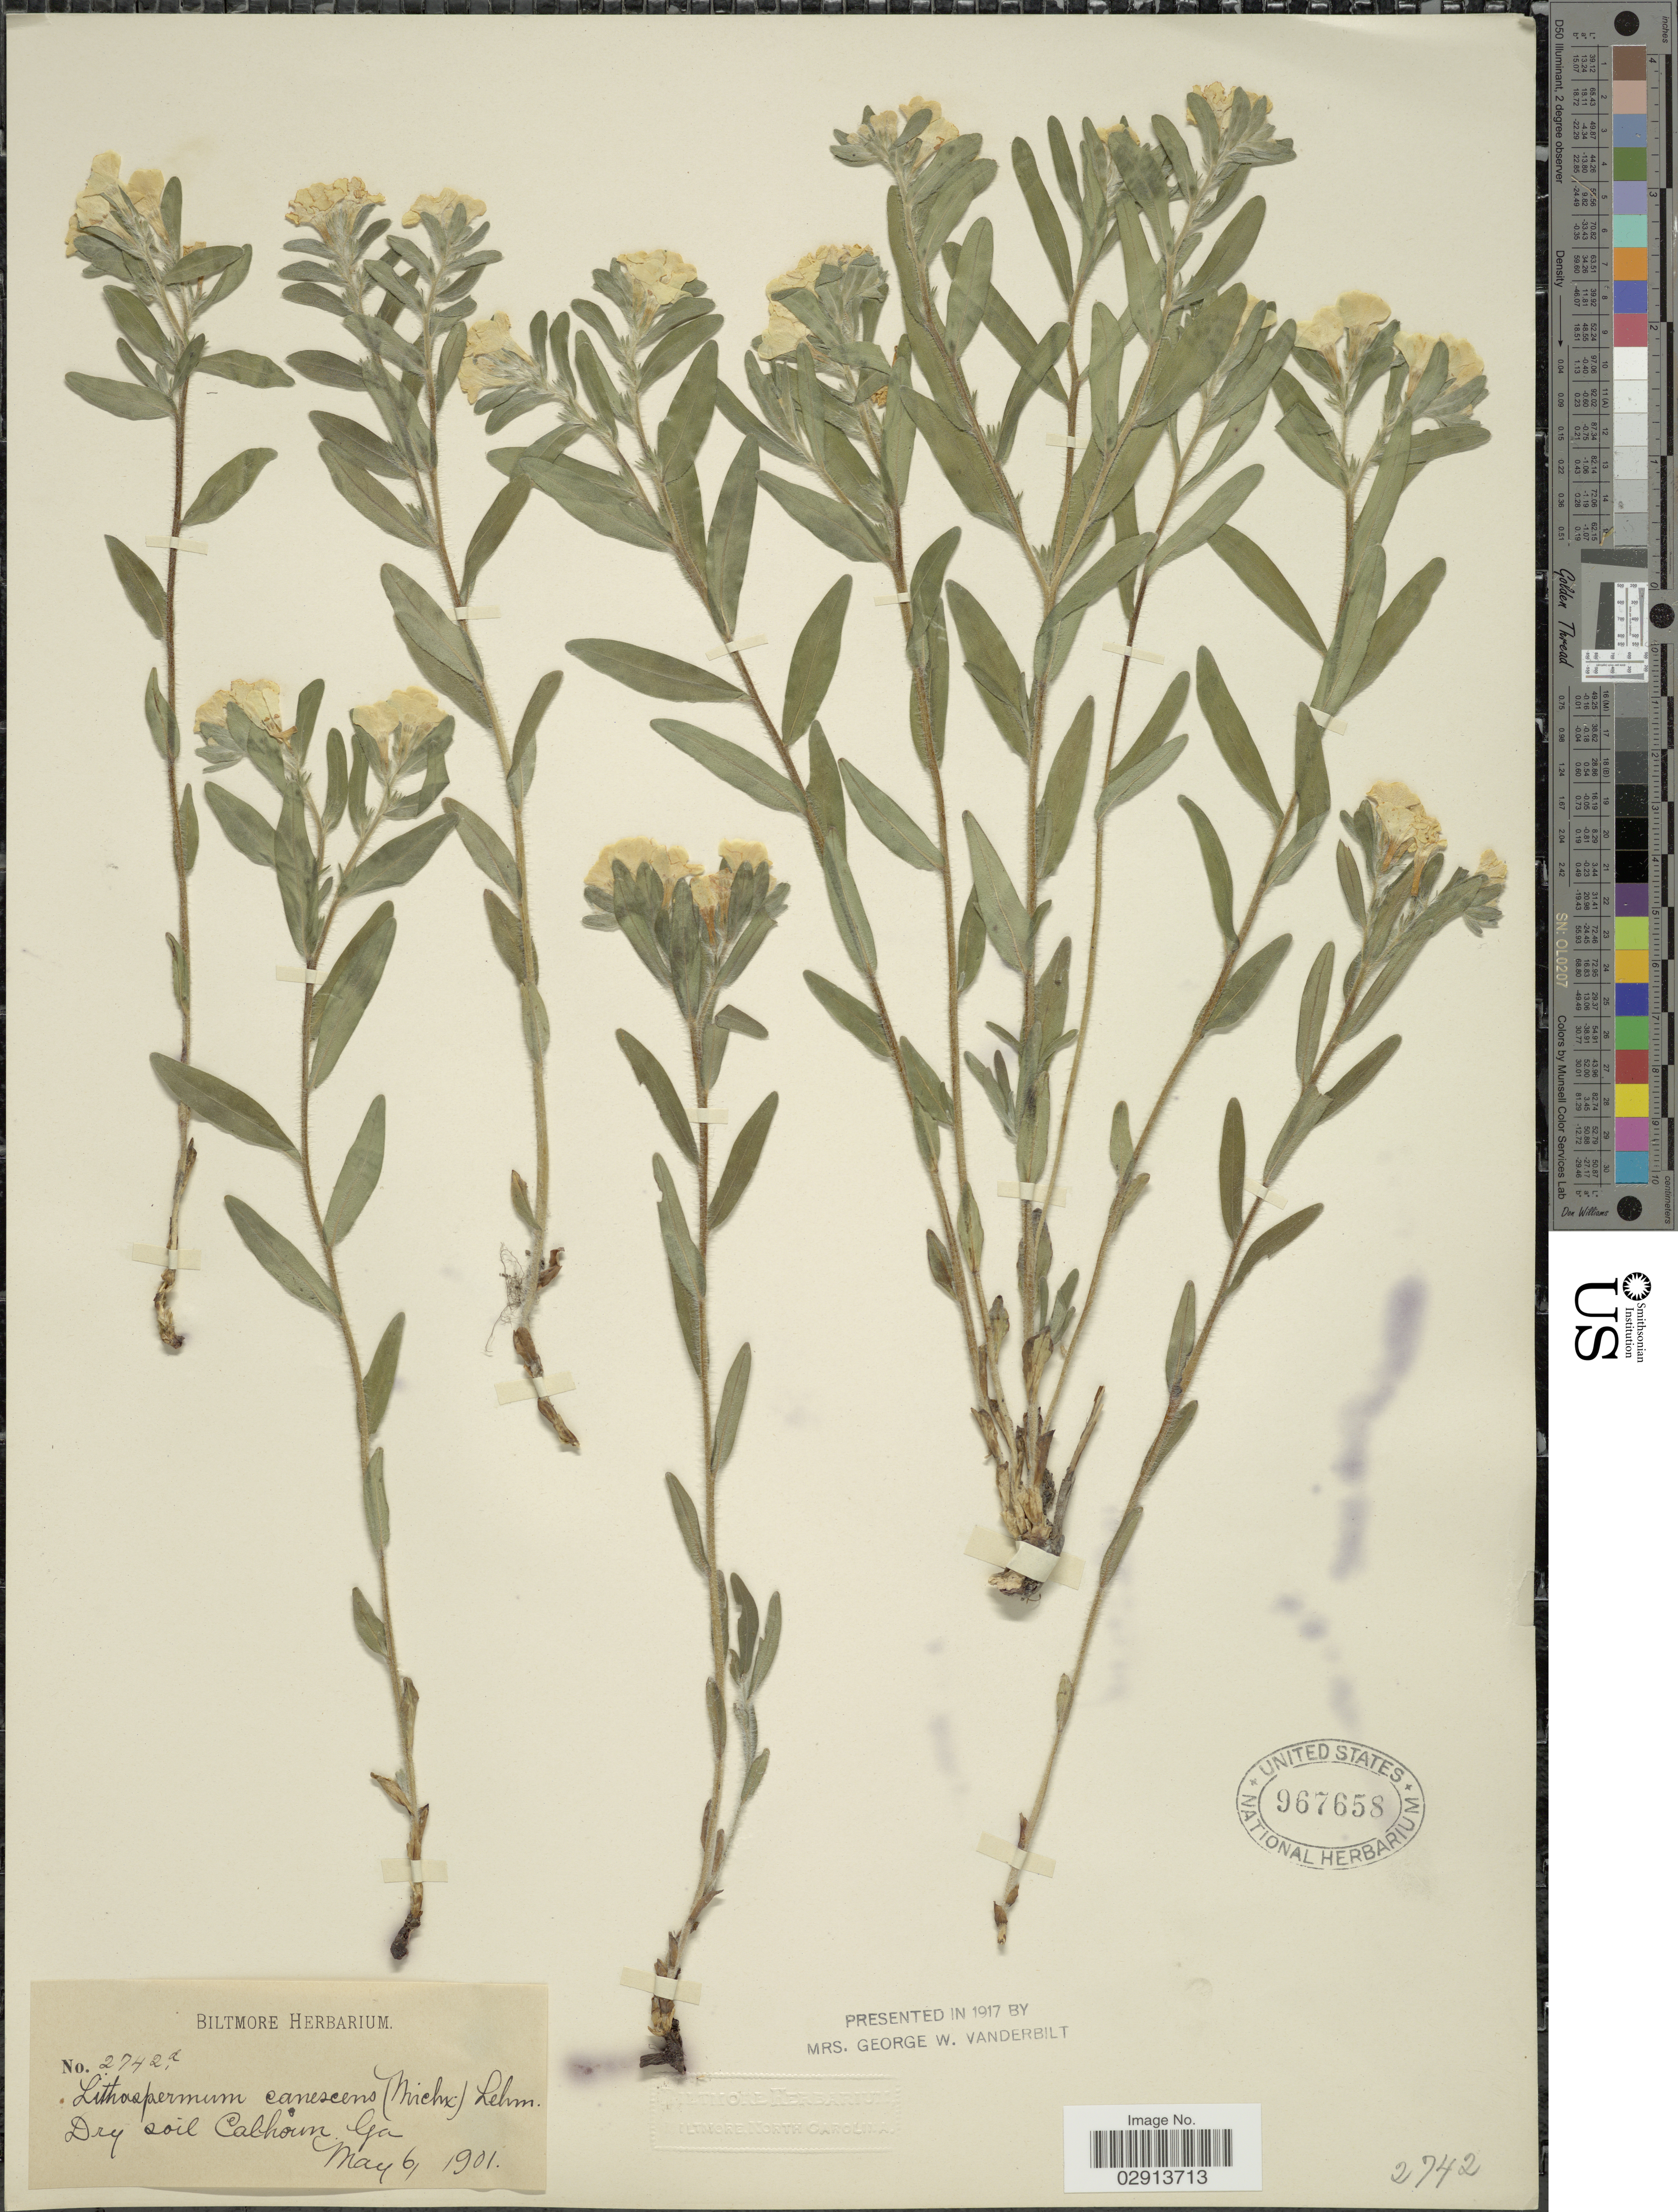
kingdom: Plantae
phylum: Tracheophyta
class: Magnoliopsida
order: Boraginales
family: Boraginaceae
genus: Lithospermum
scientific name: Lithospermum canescens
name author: (Michx.) Lehm.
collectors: ex herb. Biltmore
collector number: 2742a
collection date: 1901-05-06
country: United States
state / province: Georgia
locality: Dry soil Calhoun. Ga.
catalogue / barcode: US 967658